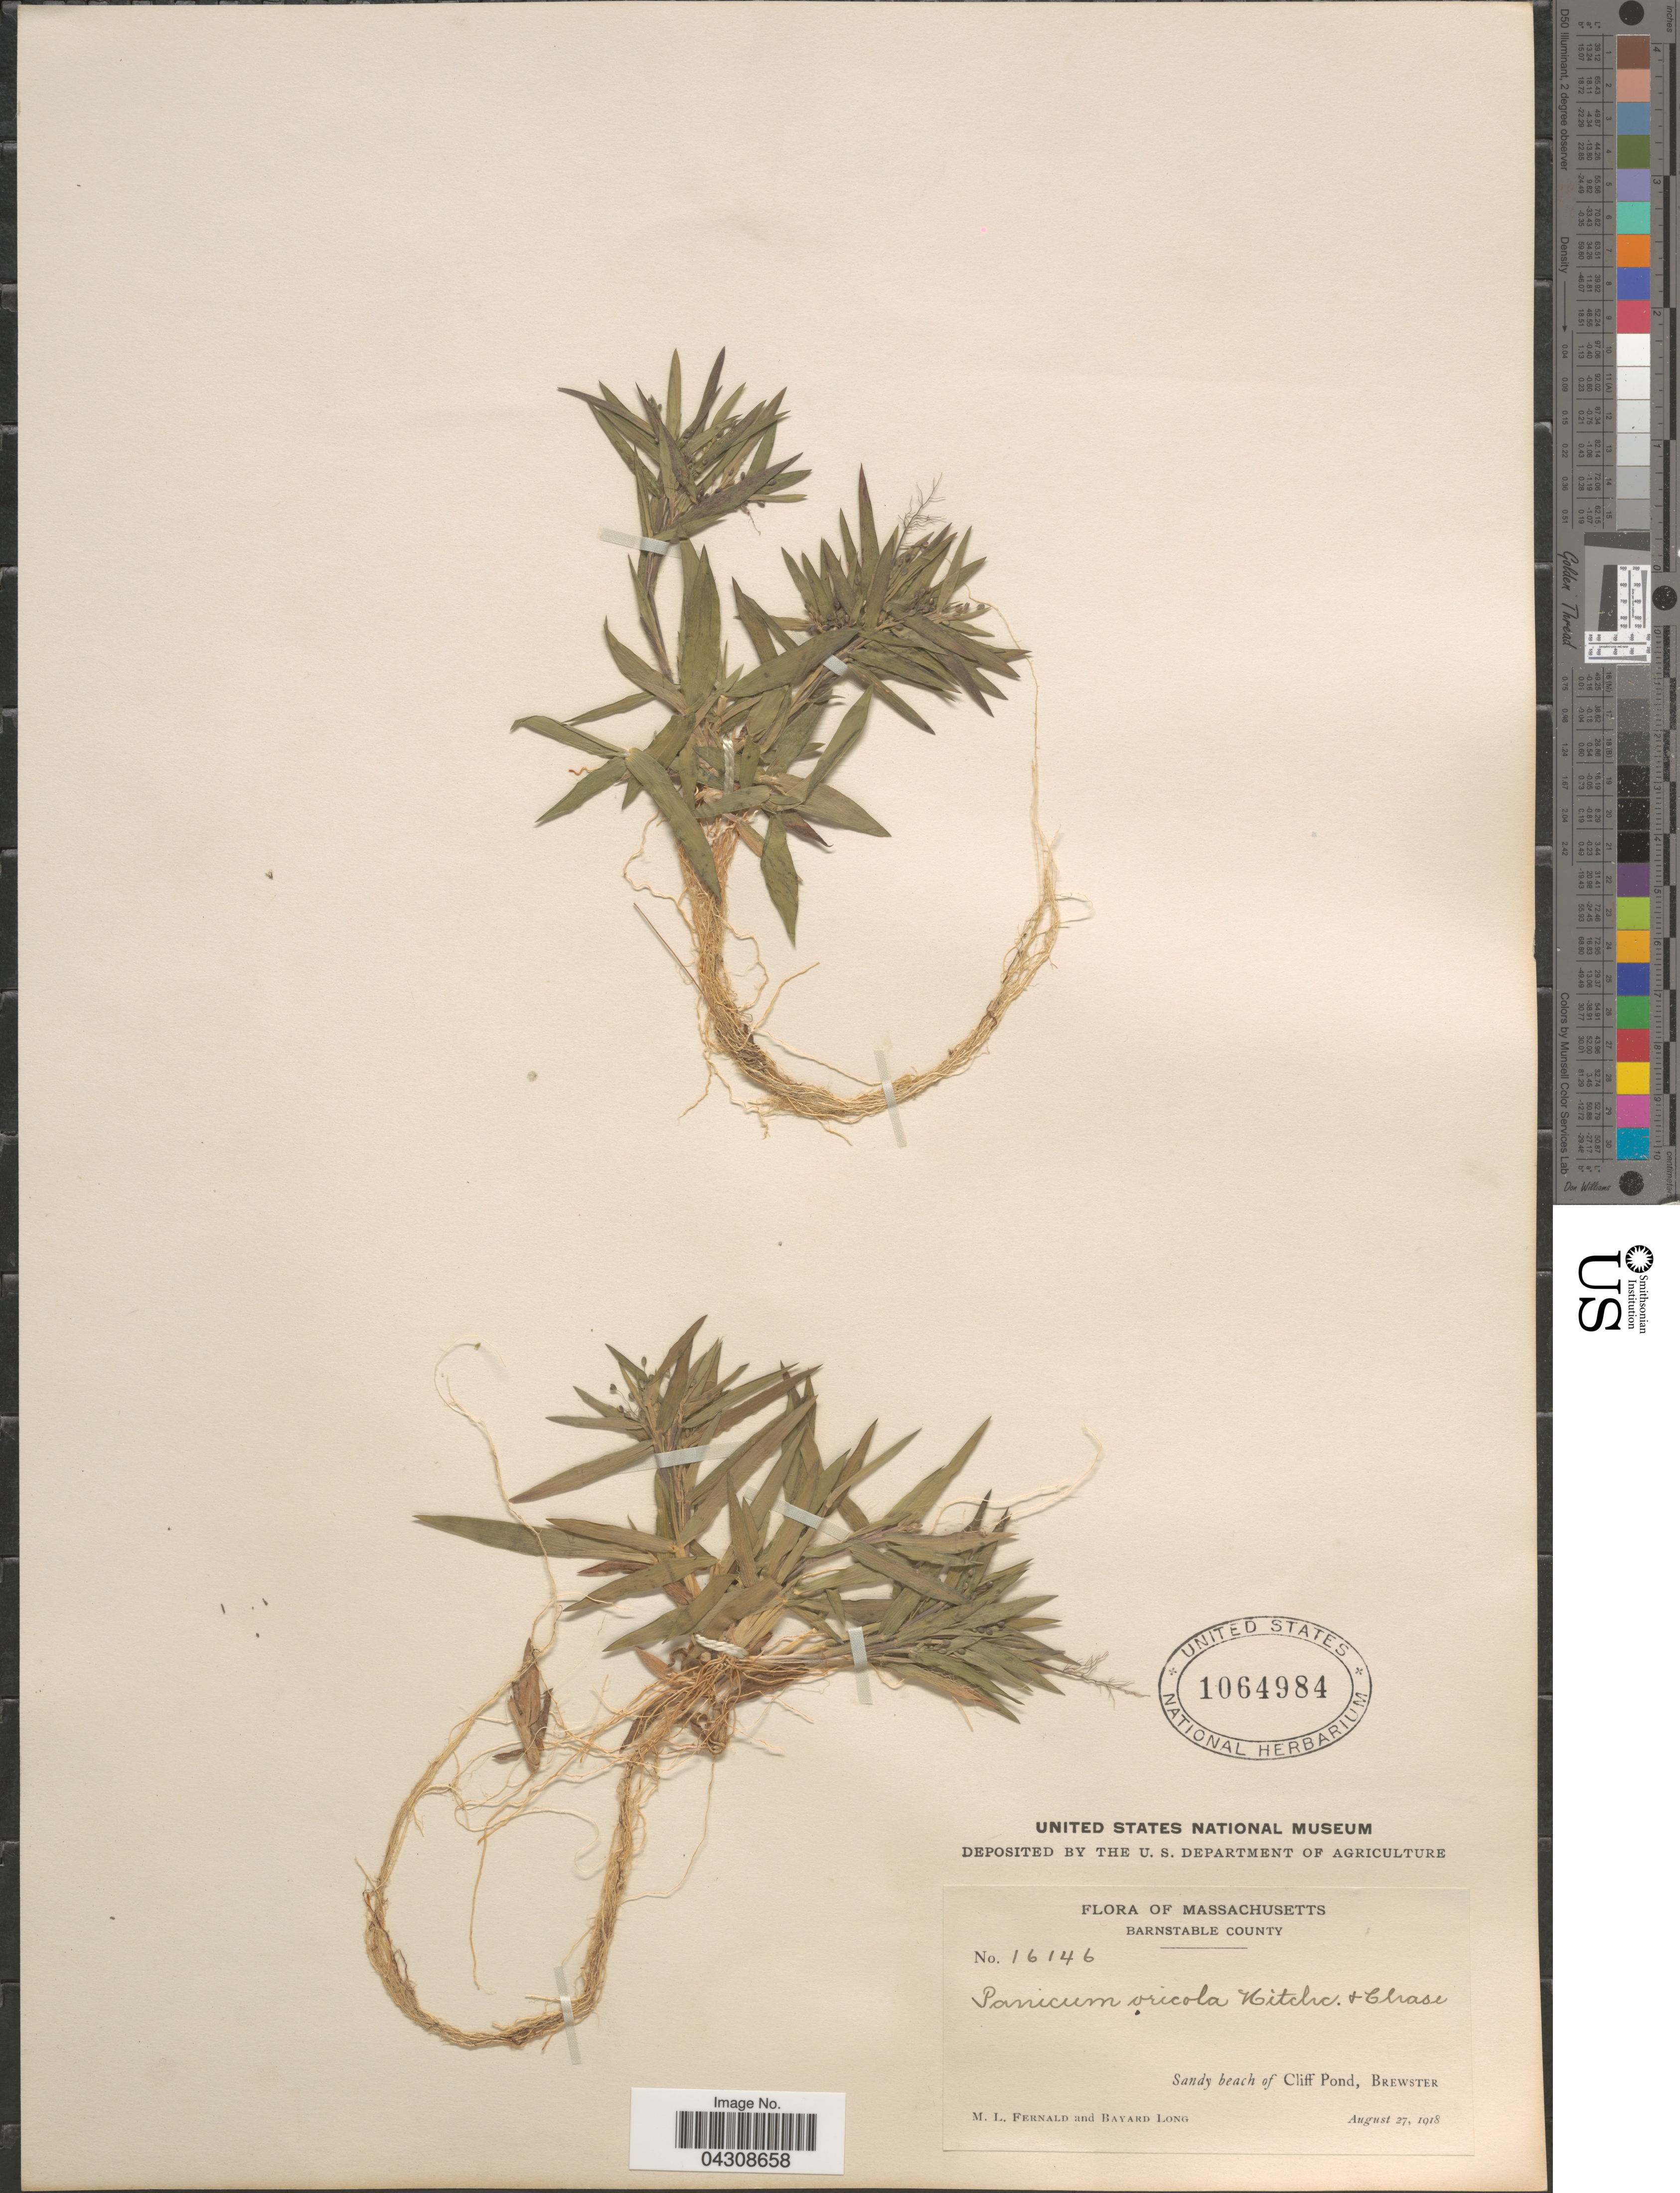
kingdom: Plantae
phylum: Tracheophyta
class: Liliopsida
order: Poales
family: Poaceae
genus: Dichanthelium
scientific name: Dichanthelium acuminatum var. acuminatum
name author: (Sw.) Gould & C.A. Clark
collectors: M. L. Fernald & B. Long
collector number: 16146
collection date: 1918-08-27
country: United States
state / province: Massachusetts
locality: Barnstable County. Sandy beach of Cliff Pond, Brewster.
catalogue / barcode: US 1064984